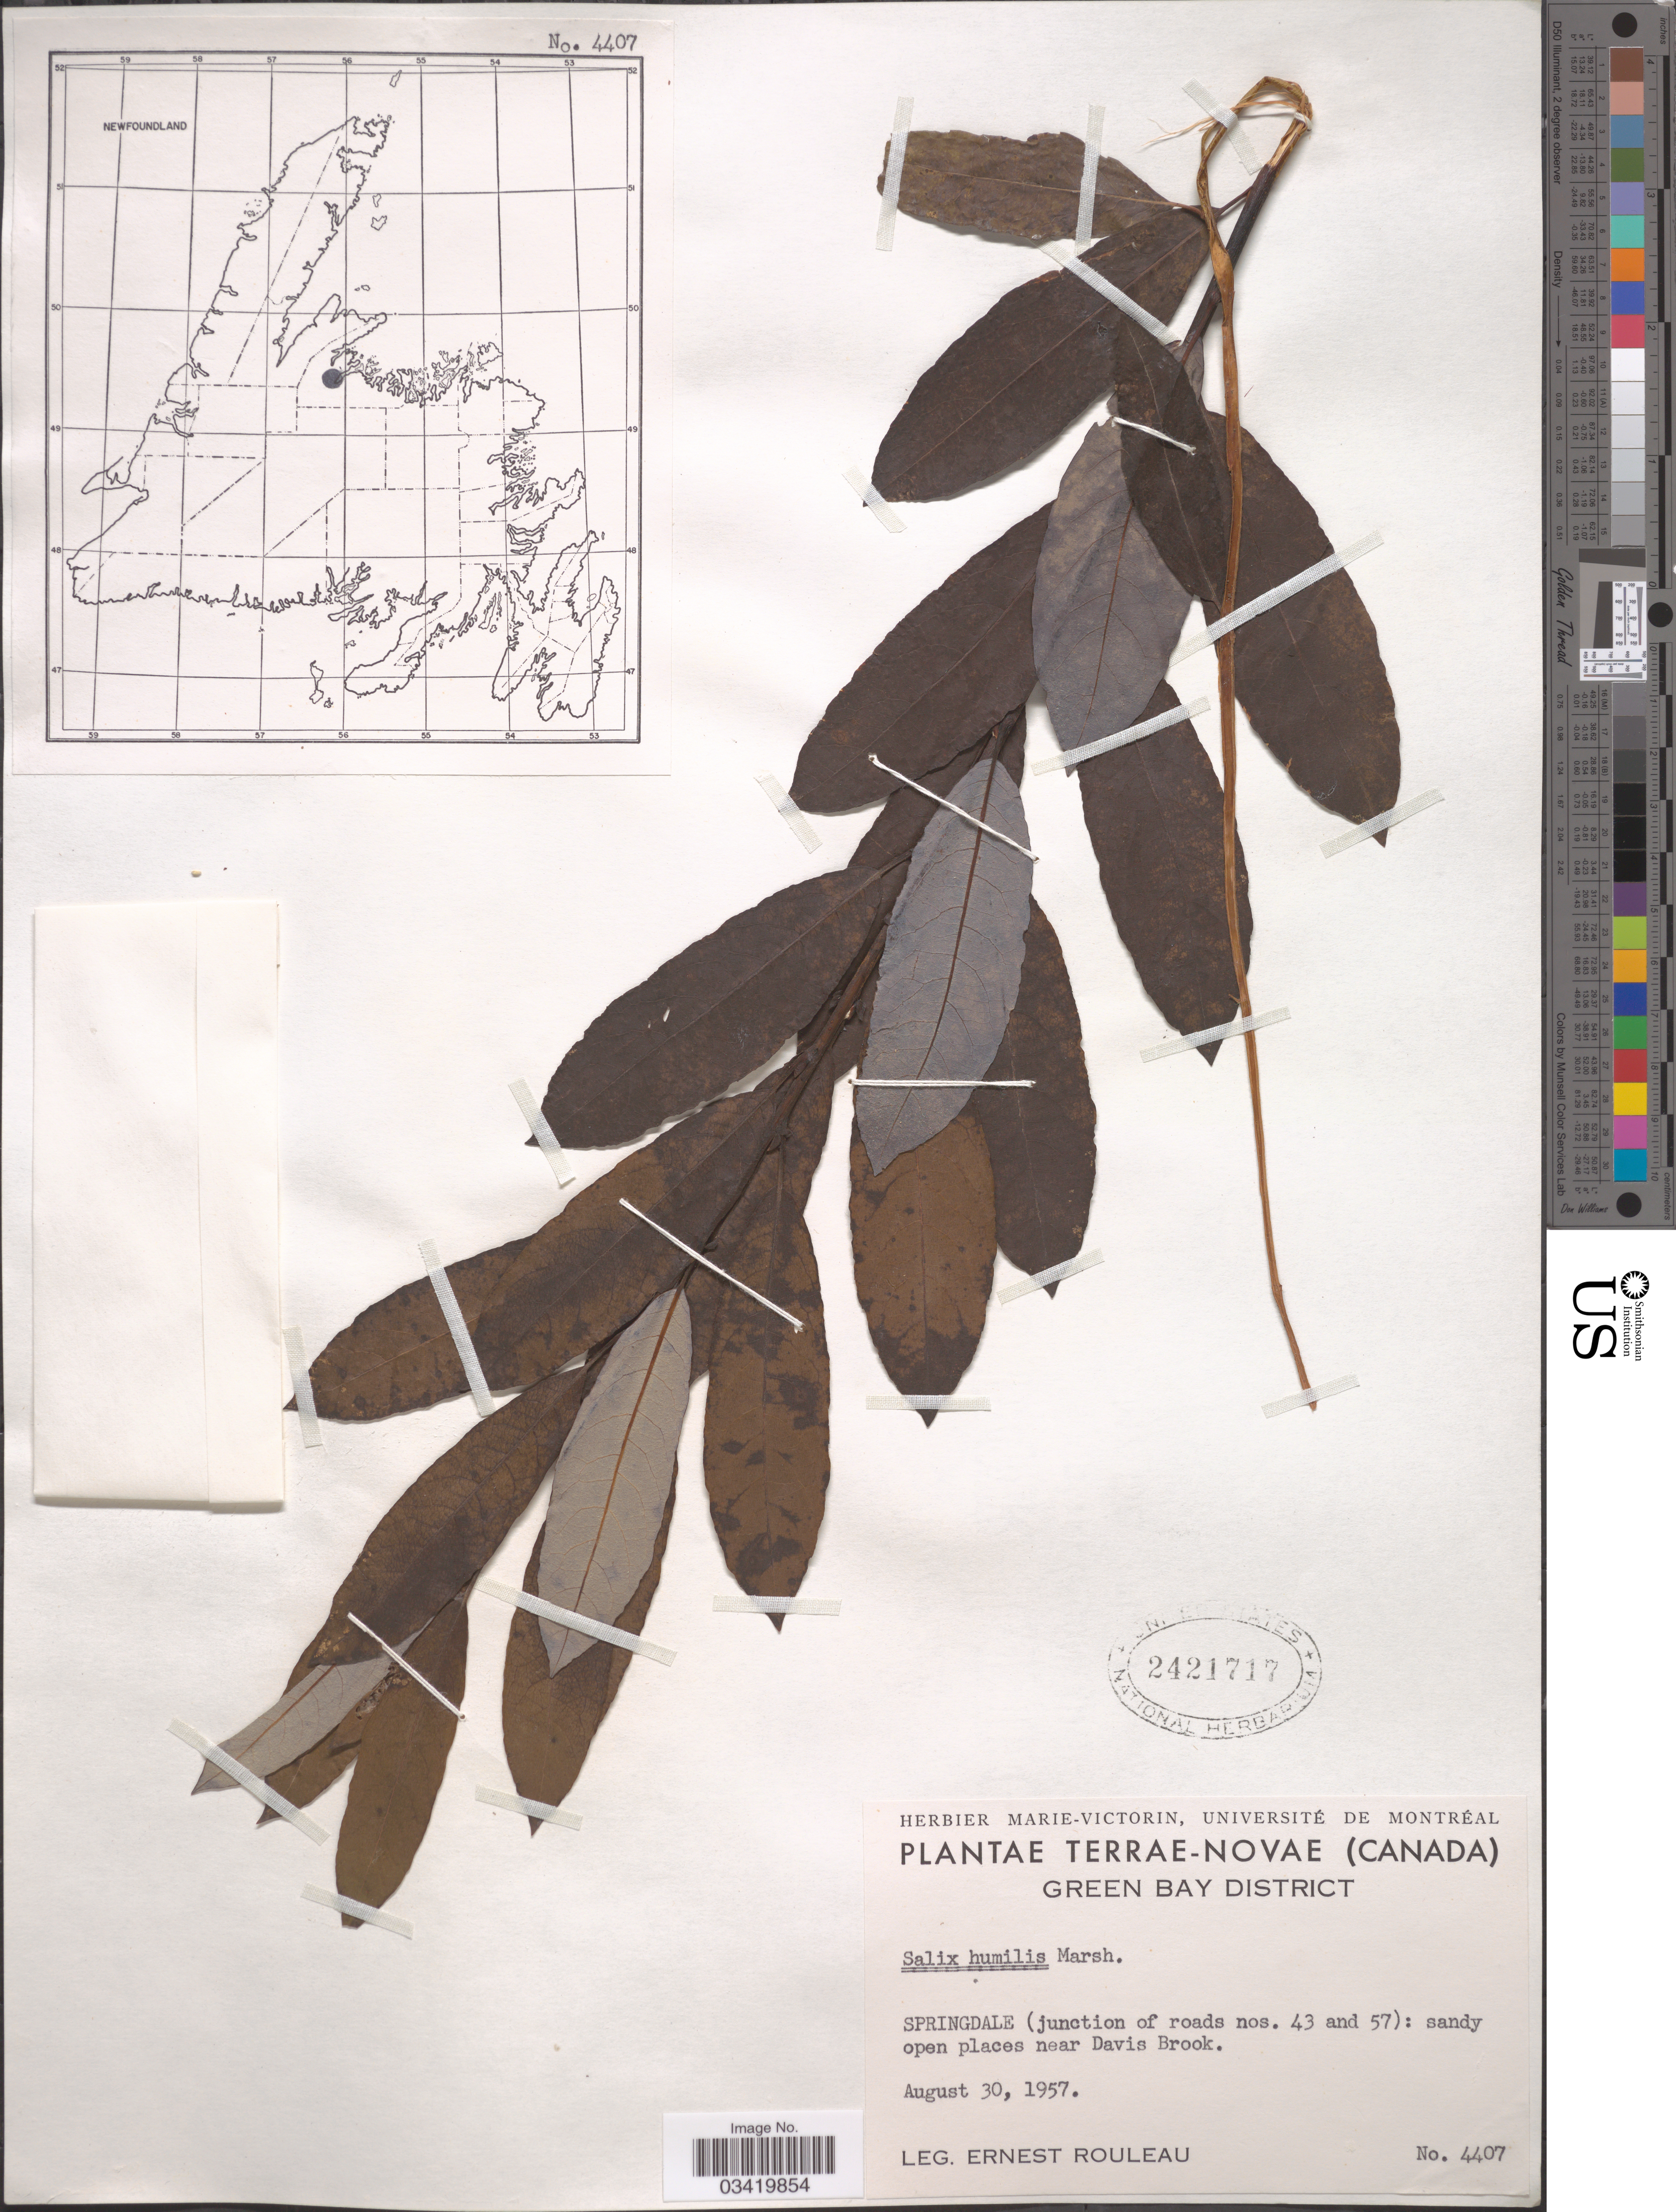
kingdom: Plantae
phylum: Tracheophyta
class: Magnoliopsida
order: Malpighiales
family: Salicaceae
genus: Salix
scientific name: Salix candida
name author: Flüggé ex Willd.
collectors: E. Rouleau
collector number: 4407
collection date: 1957-08-30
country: Canada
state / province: Newfoundland and Labrador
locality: Terrae-Novae. Green Bay District. Springdale (junction of roads nos. 43 and 57): sandy open places near Davis Brook.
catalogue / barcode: US 2421717